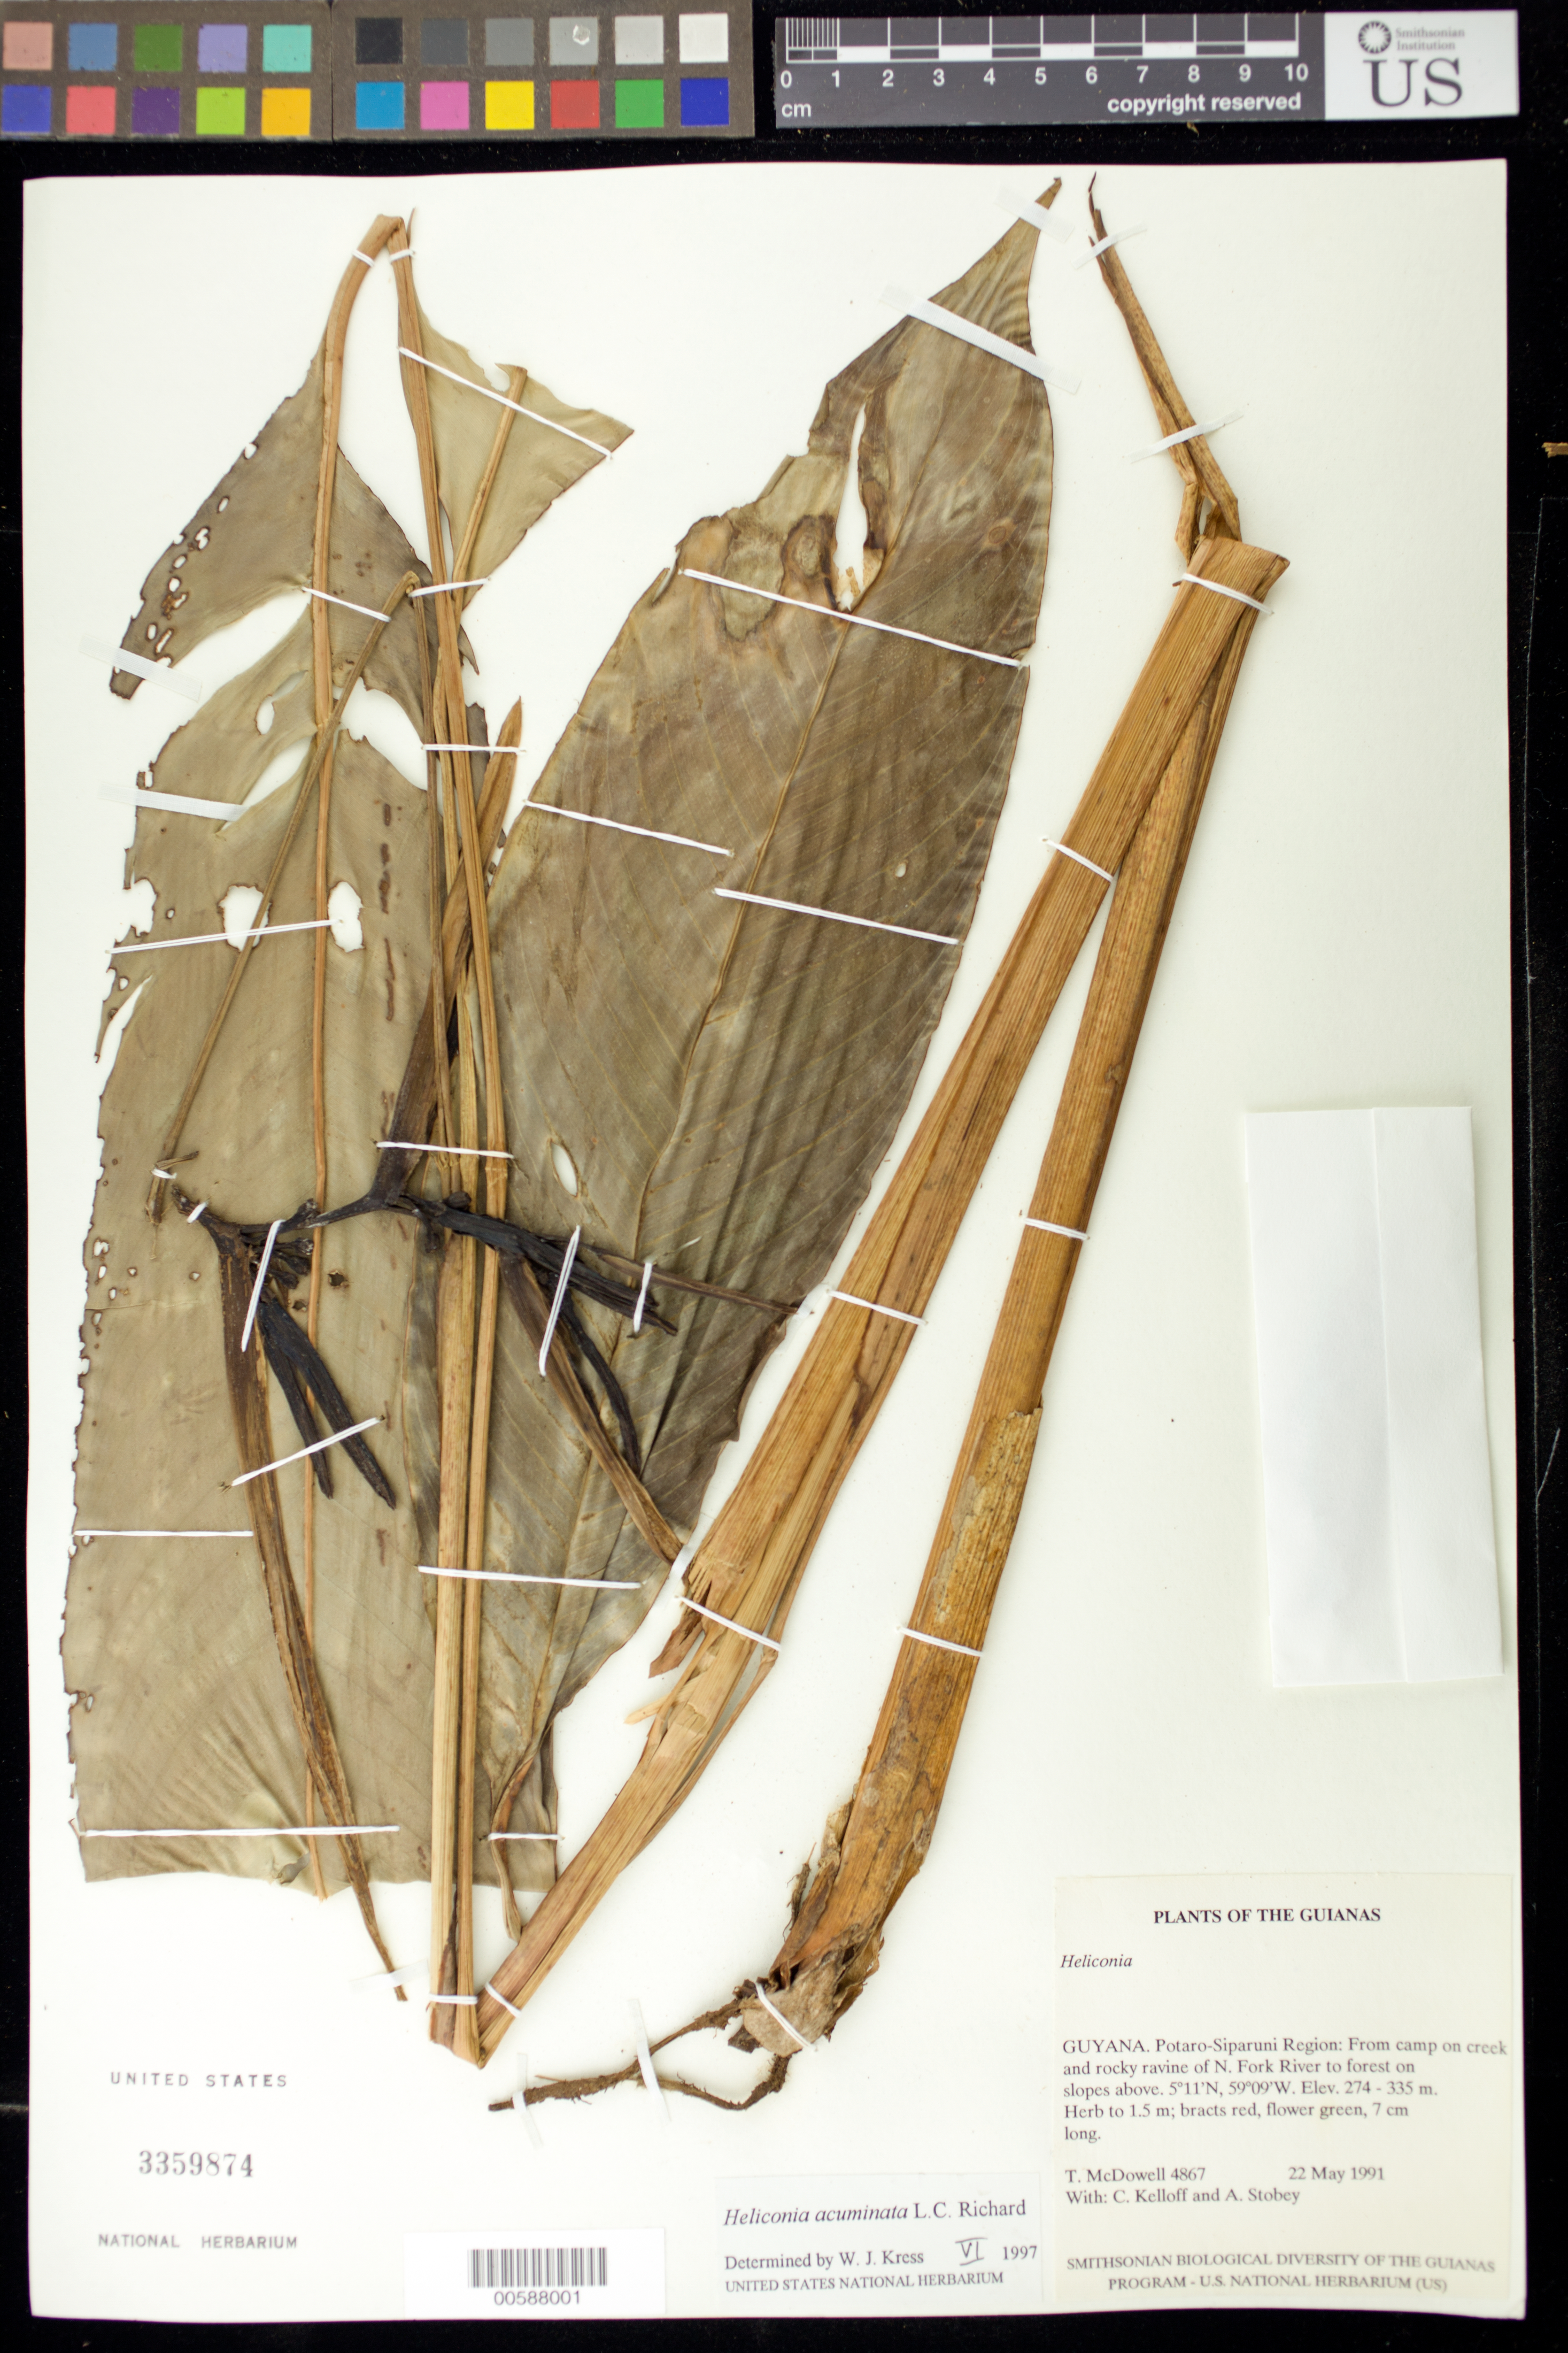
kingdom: Plantae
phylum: Tracheophyta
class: Liliopsida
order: Zingiberales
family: Heliconiaceae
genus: Heliconia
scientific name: Heliconia acuminata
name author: A. Rich.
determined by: Kress, W. J., (US), Smithsonian Institution - National Museum of Natural History (UNITED STATES)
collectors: T. McDowell, C. L. Kelloff & A. Stobey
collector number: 4867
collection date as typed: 22 May 1991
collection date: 1991-05-22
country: Guyana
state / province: Potaro-Siparuni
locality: Camp on "Blackwater Creek" (tributary to North Fork River)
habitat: Forest on slopes above creek, and rocky creek ravine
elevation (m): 274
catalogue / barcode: US 3359874